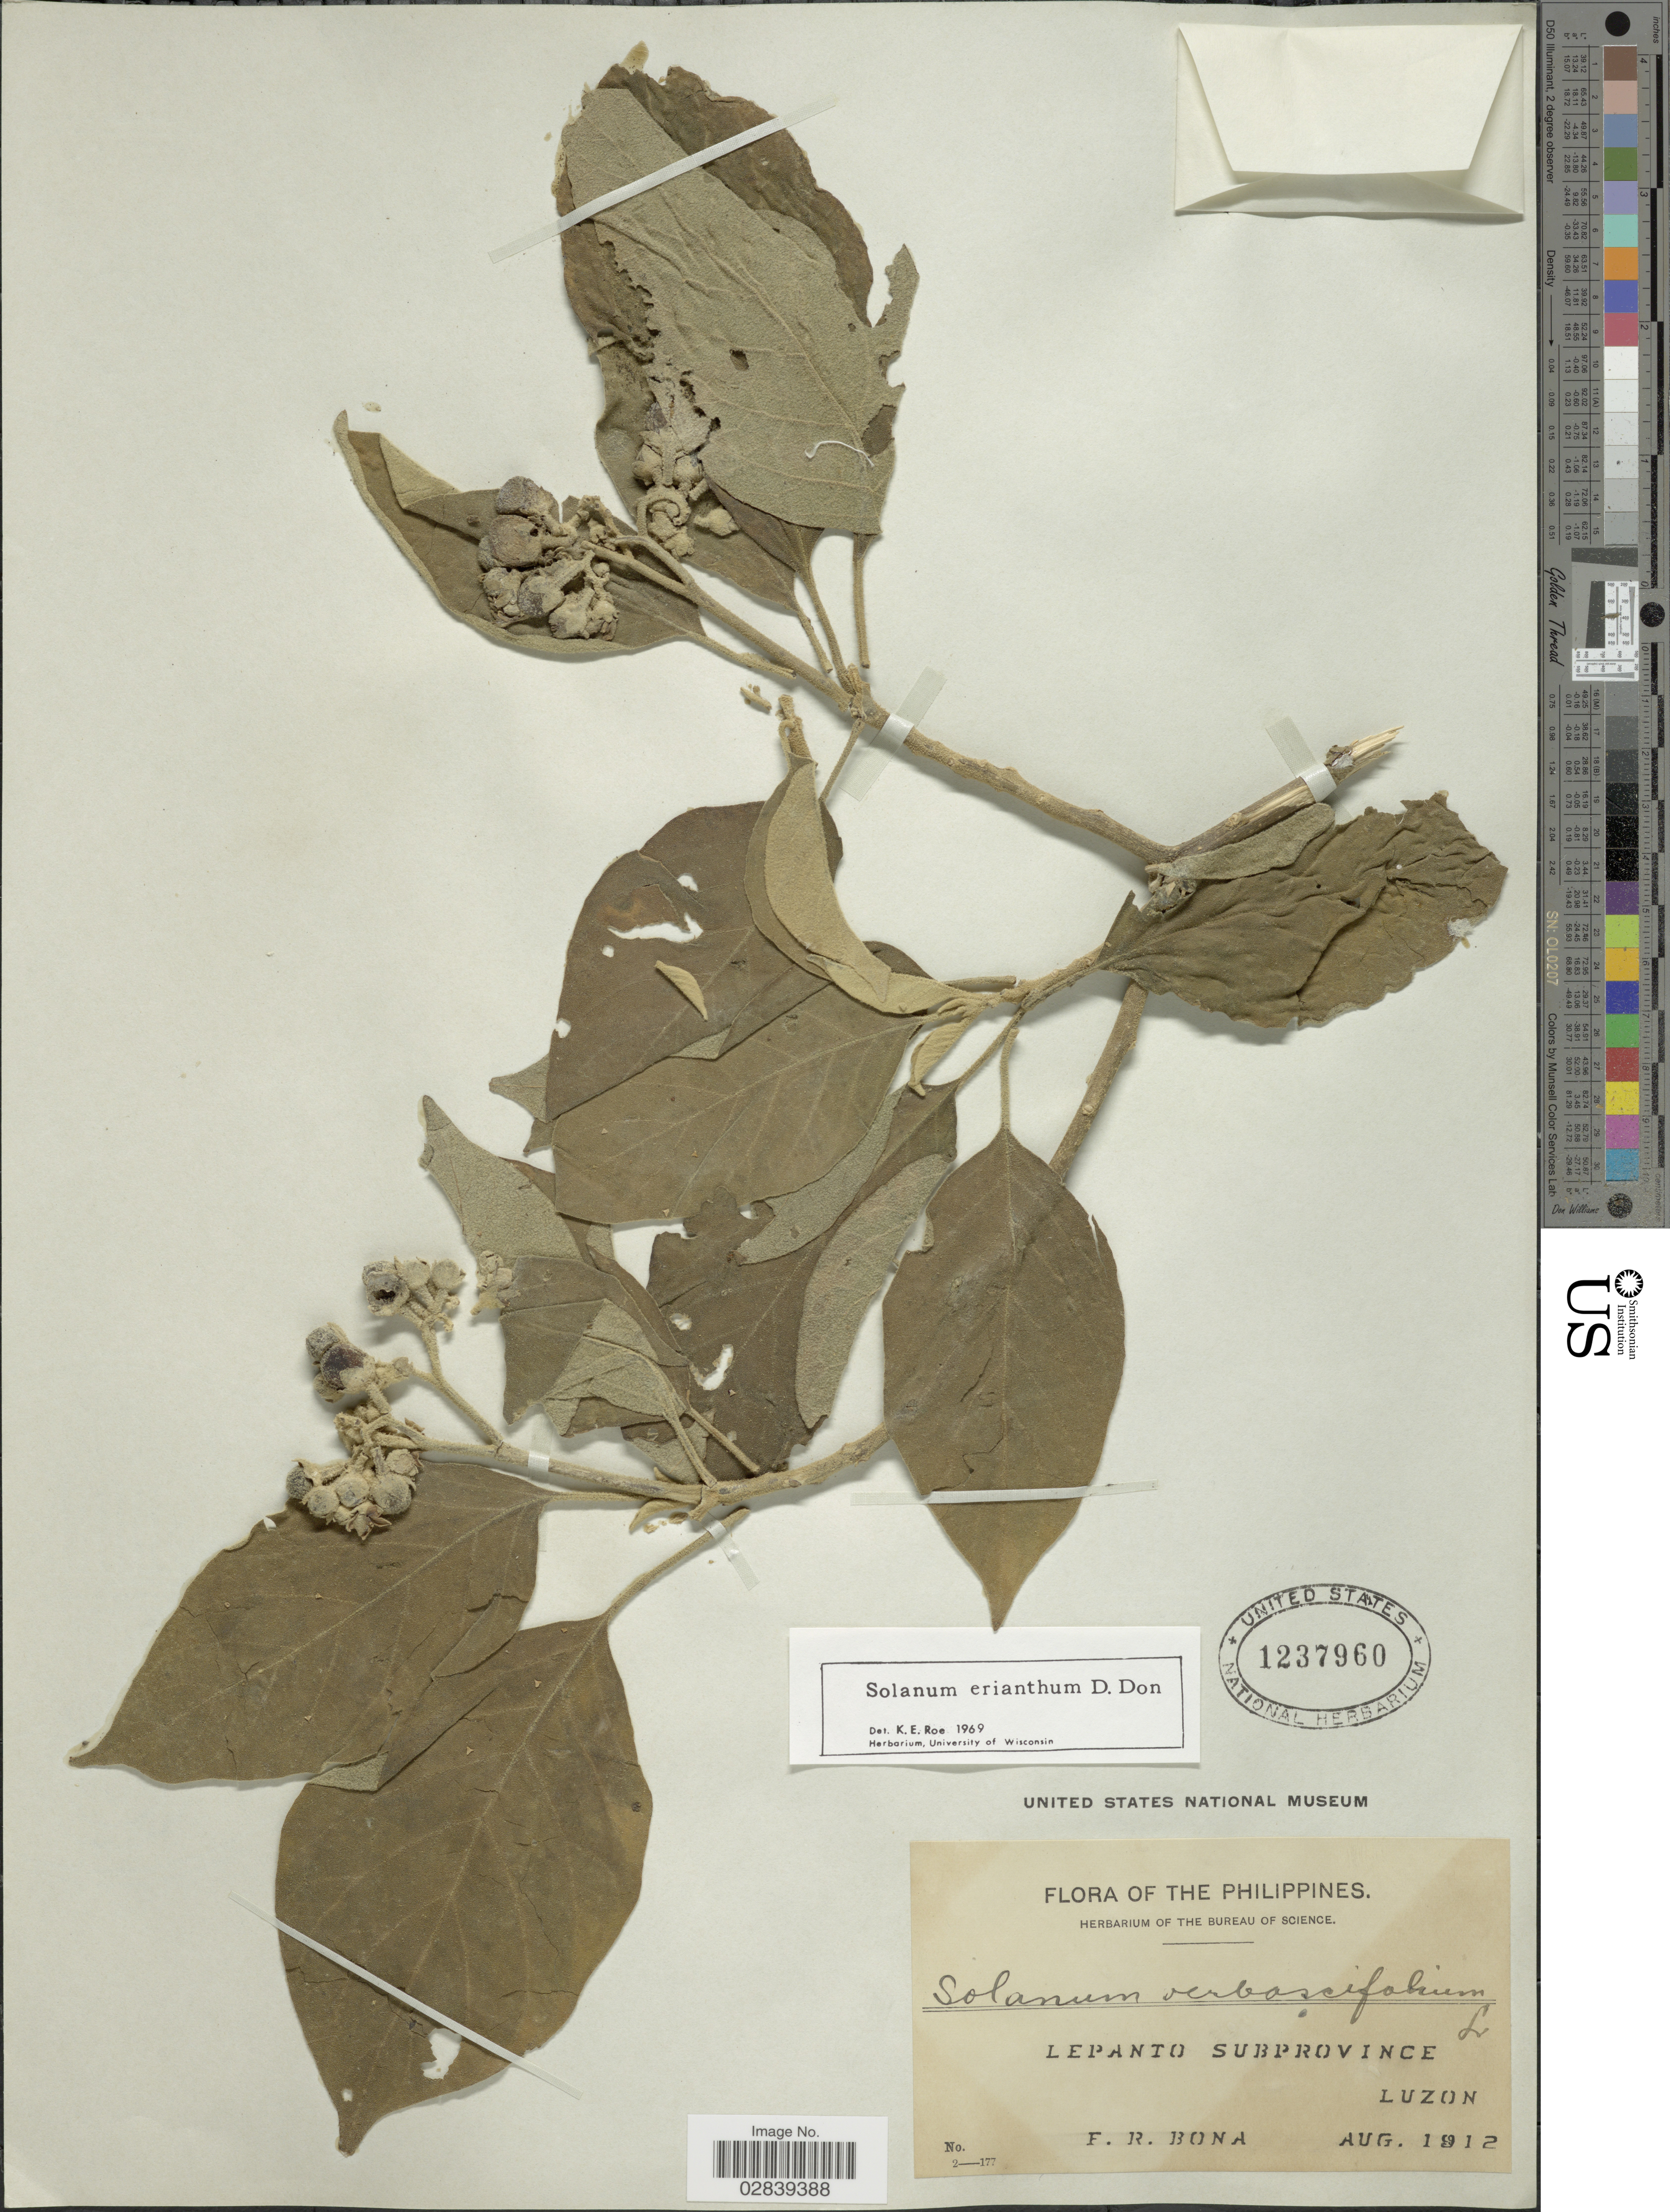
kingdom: Plantae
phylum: Tracheophyta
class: Magnoliopsida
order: Solanales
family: Solanaceae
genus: Solanum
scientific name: Solanum erianthum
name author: D. Don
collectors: F. Bona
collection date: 1912-08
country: Philippines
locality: Lepanto Subprovince, Luzon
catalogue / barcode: US 1237960